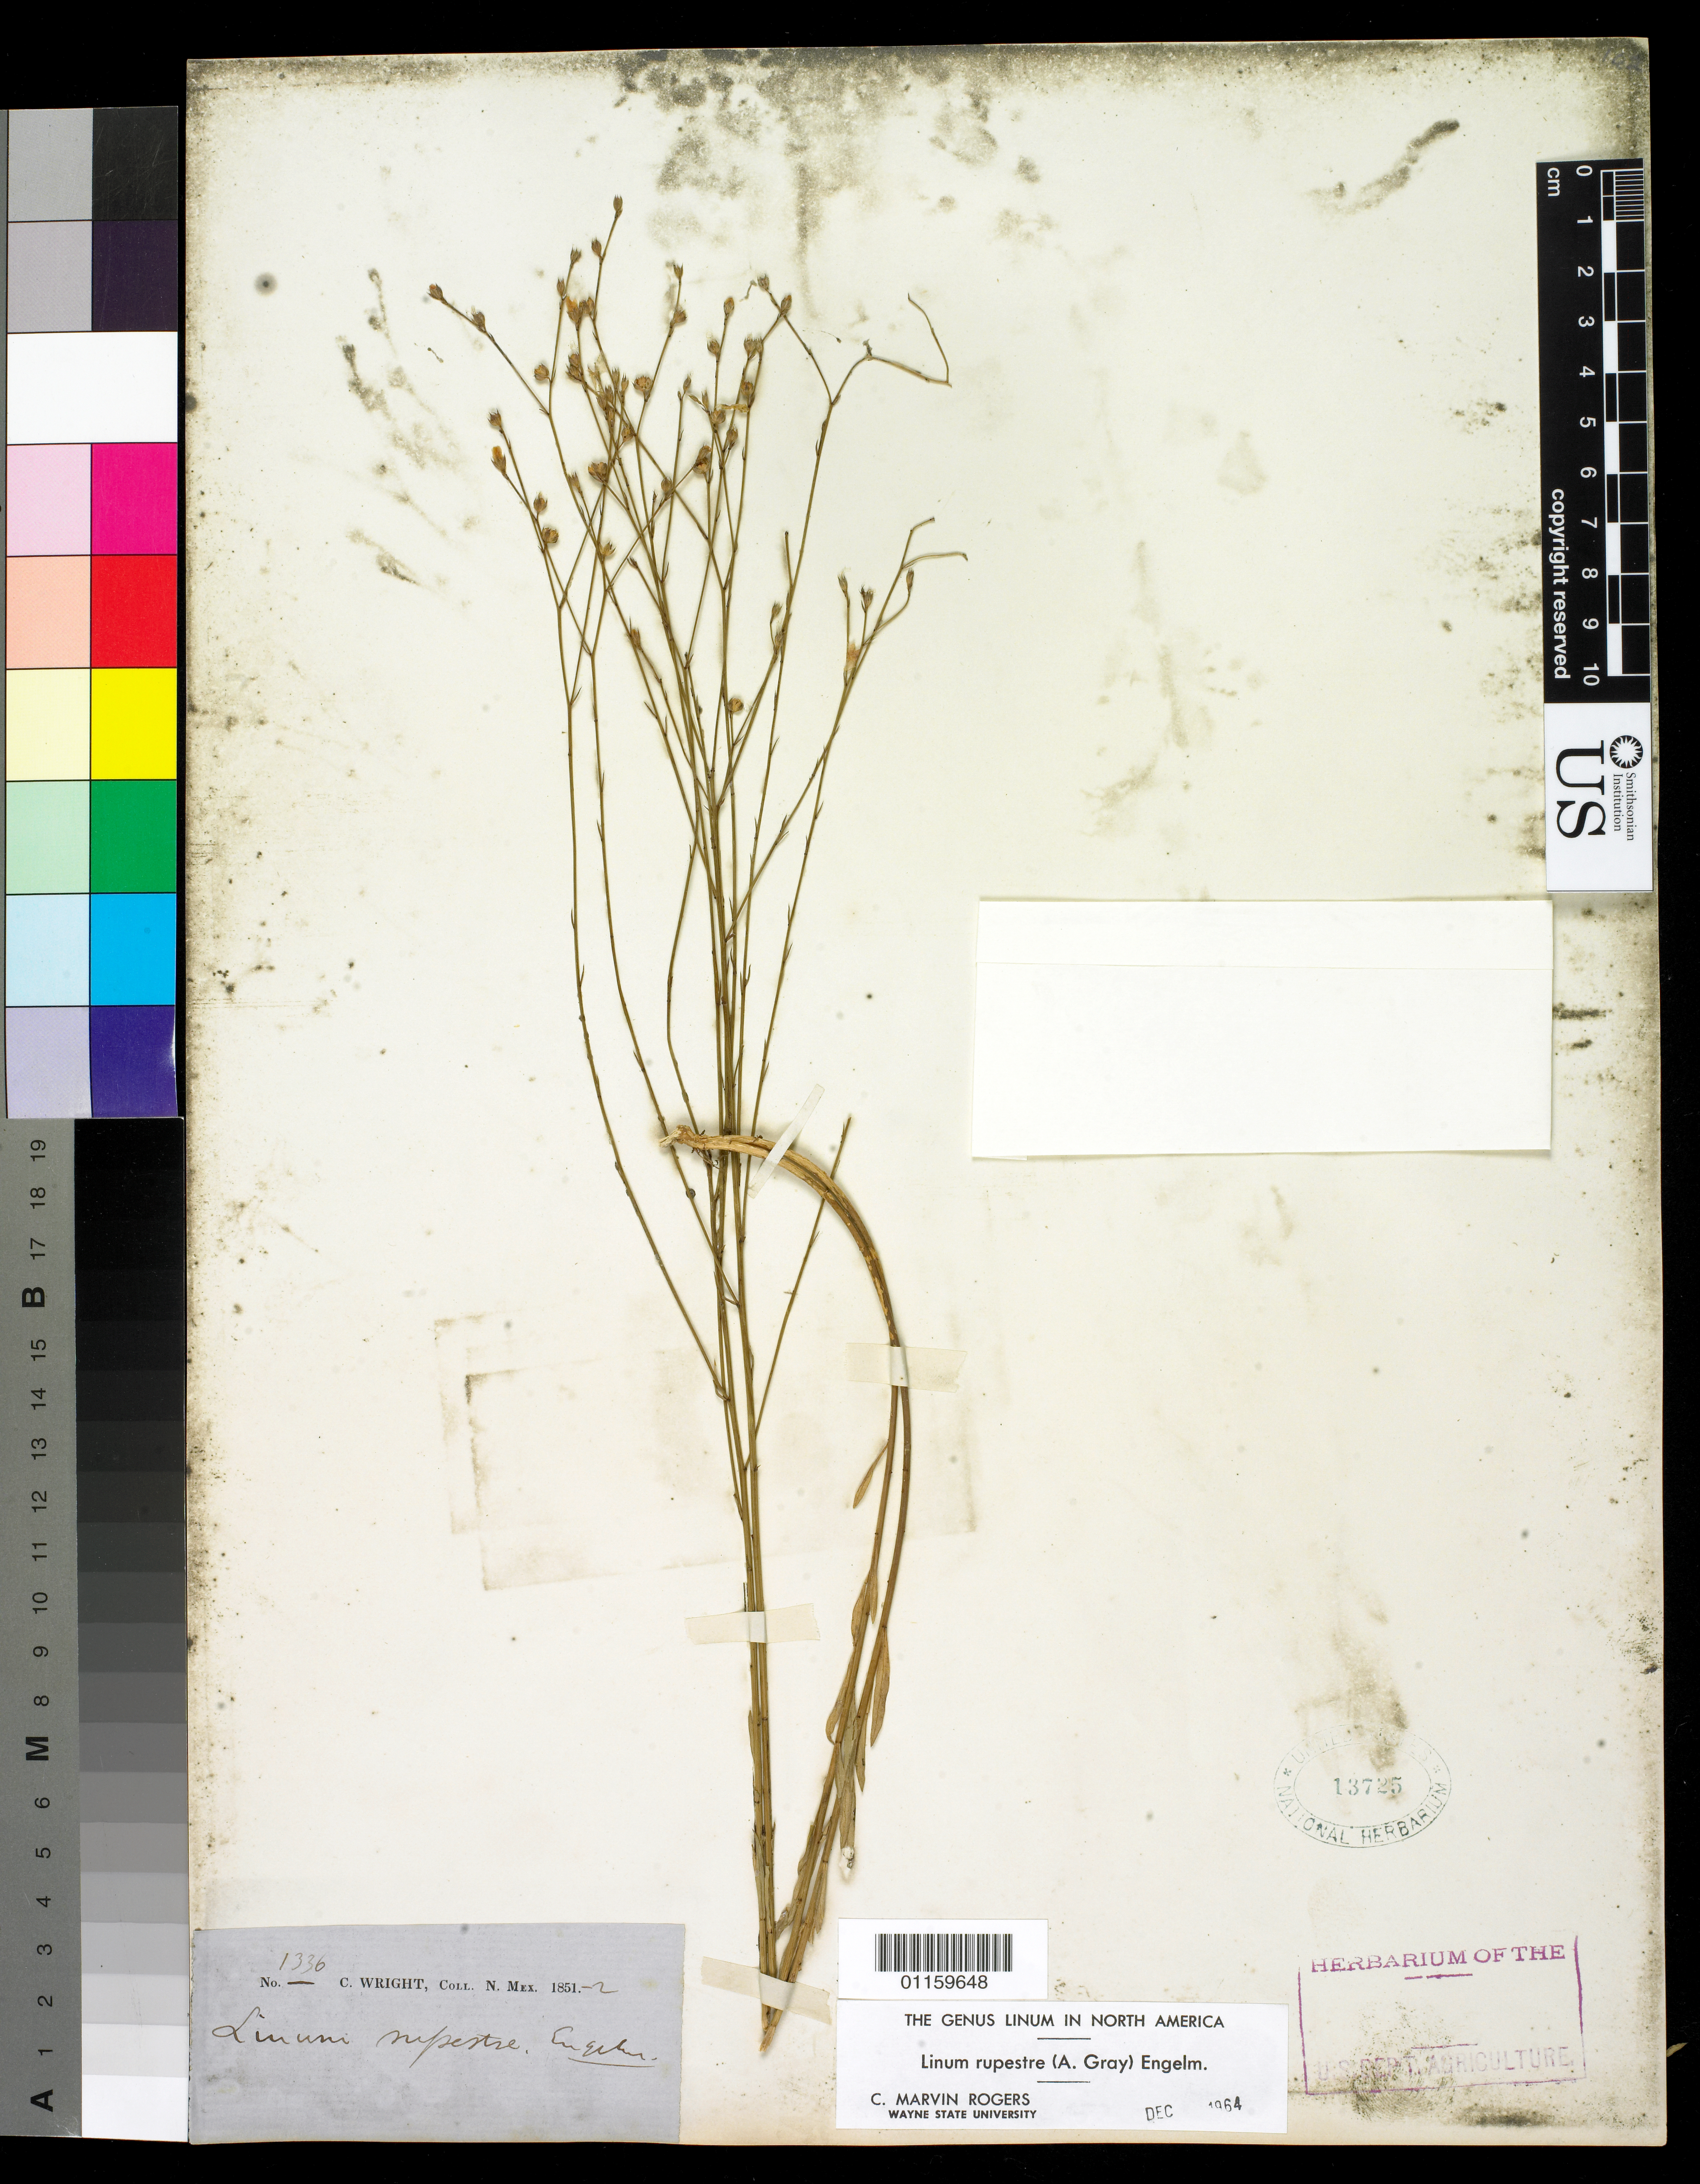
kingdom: Plantae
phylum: Tracheophyta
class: Magnoliopsida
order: Malpighiales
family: Linaceae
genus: Linum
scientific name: Linum rupestre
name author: Engelm.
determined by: Rogers, C. M.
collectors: C. Wright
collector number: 1336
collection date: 1851/1852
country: United States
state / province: New Mexico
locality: "N. Mex." [=northern Mexico or New Mexico? either way possibly referring to present-day Arizona or Texas]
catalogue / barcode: US 13725